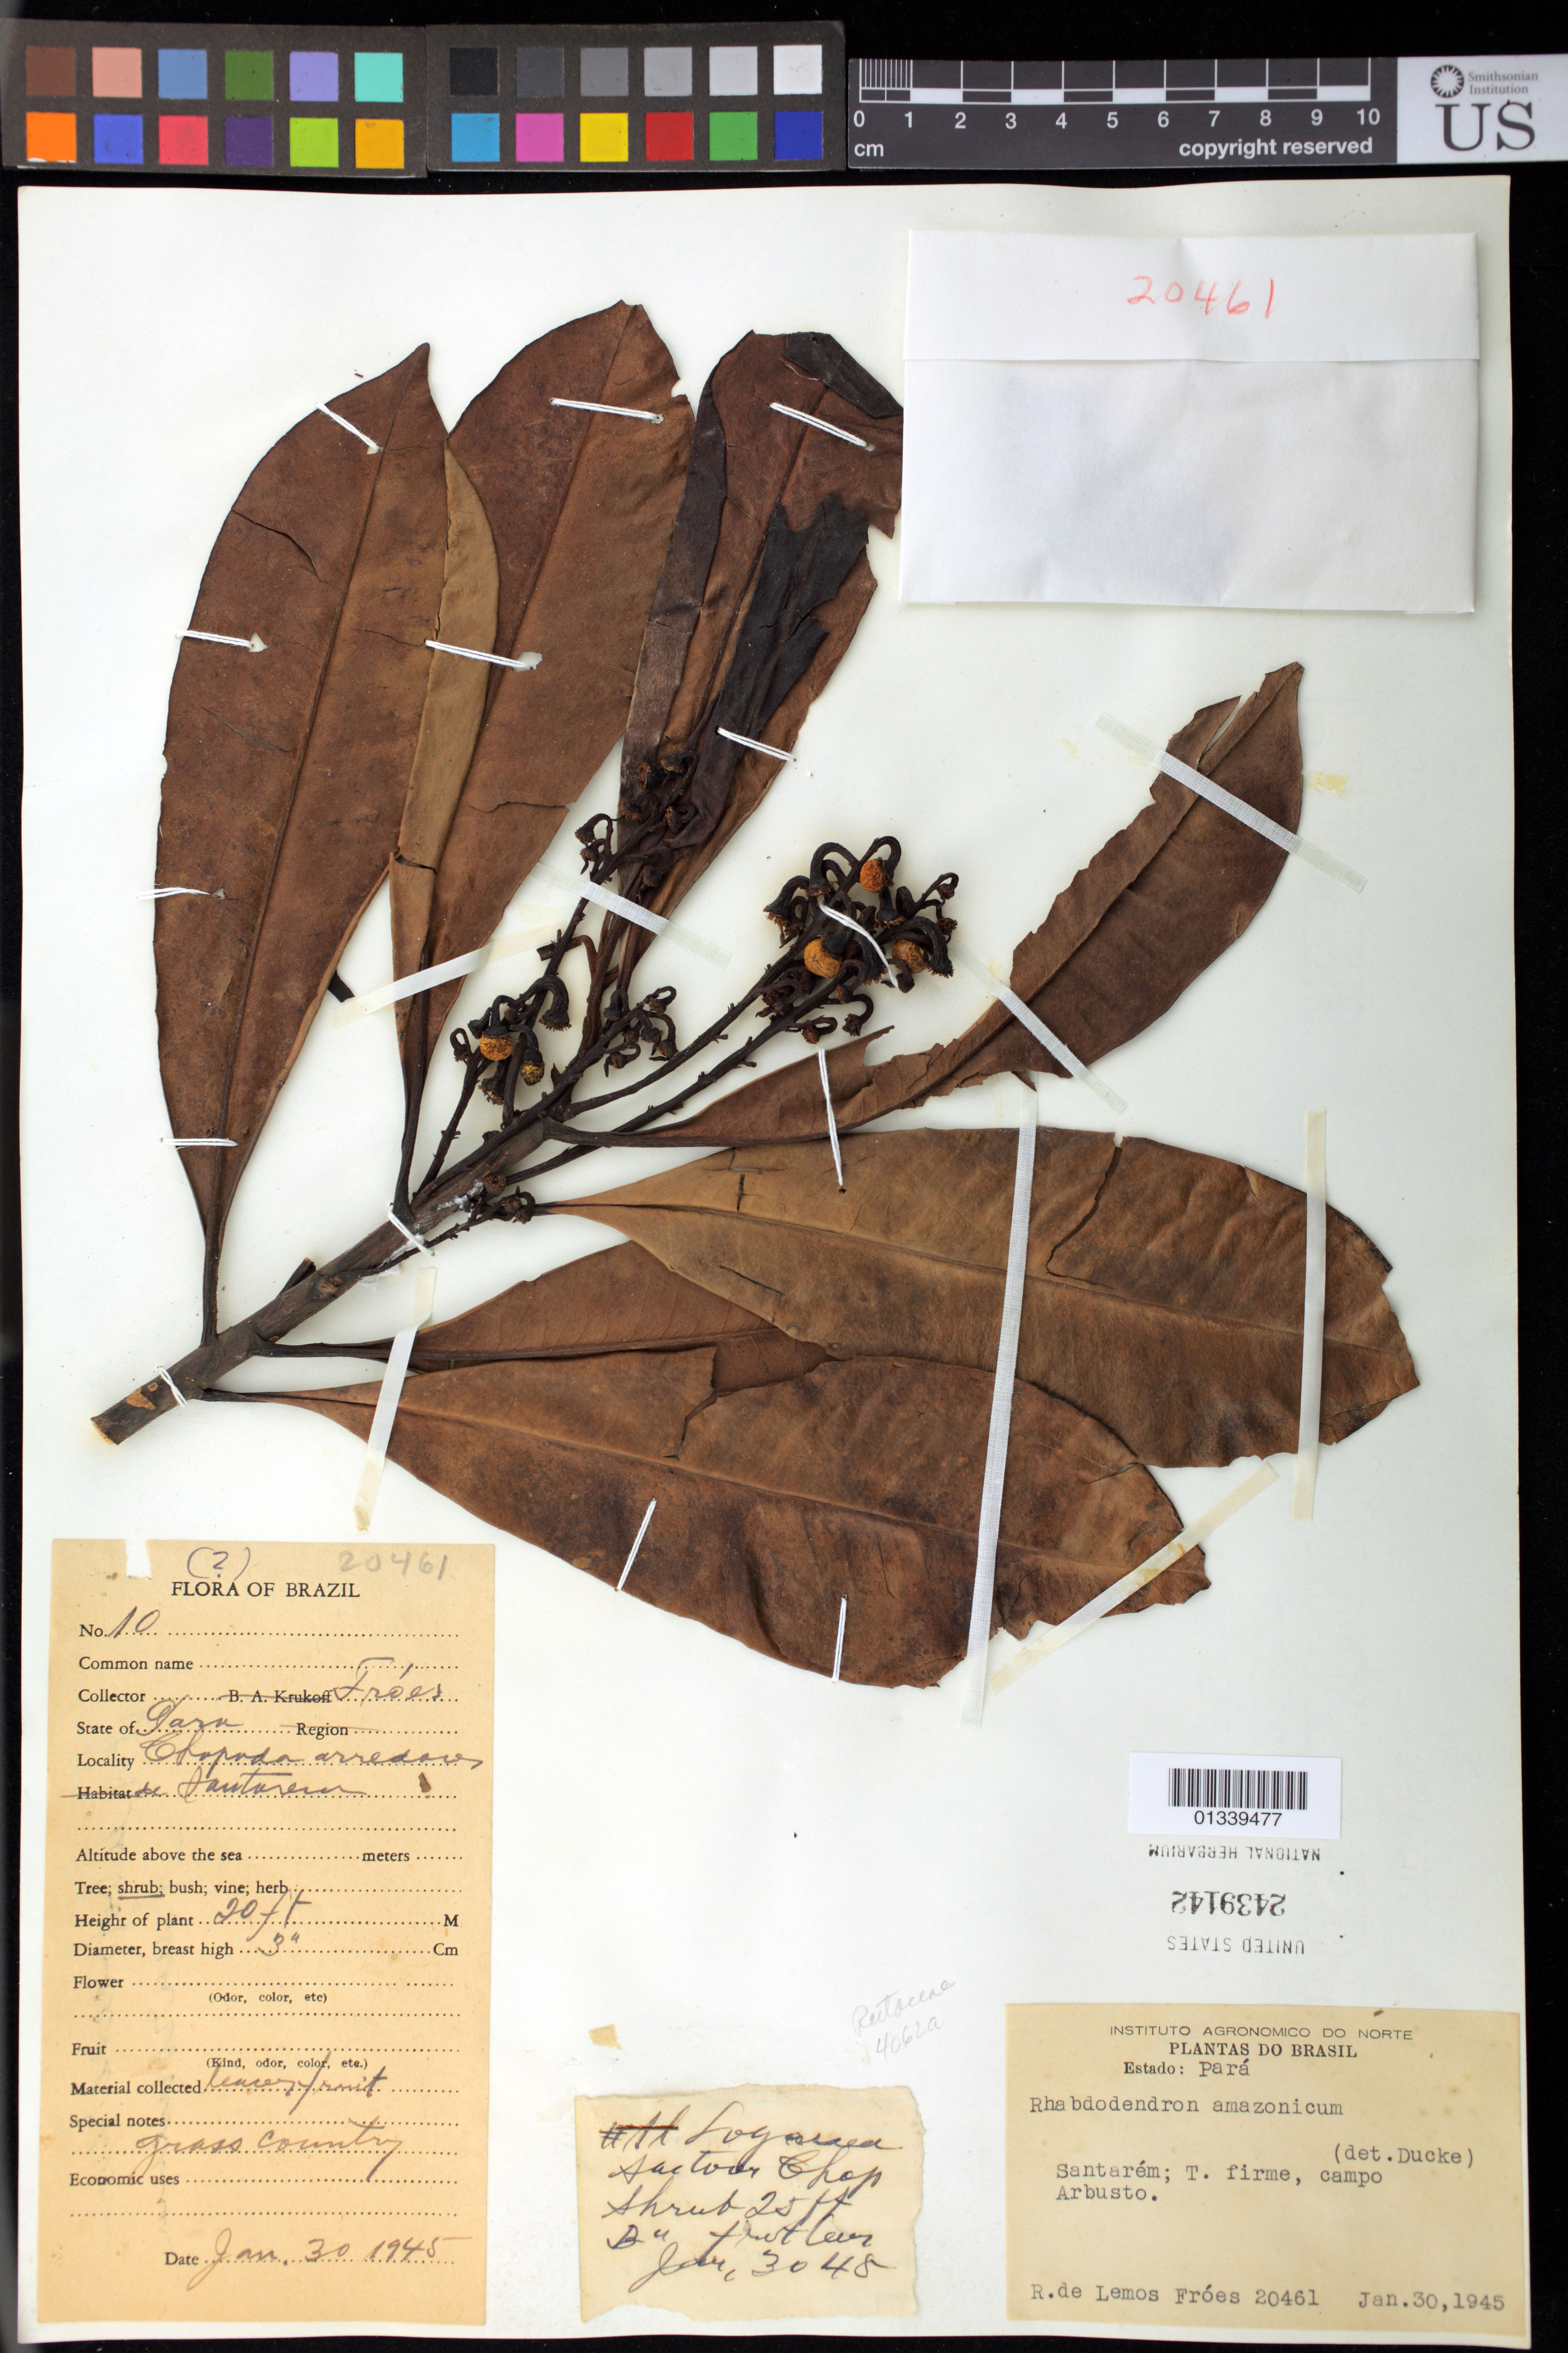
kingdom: Plantae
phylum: Tracheophyta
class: Magnoliopsida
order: Caryophyllales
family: Rhabdodendraceae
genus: Rhabdodendron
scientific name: Rhabdodendron amazonicum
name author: (Spruce ex Benth.) Huber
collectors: R. L. Fróes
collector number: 20461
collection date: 1945-01-30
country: Brazil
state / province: Pará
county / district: Santarém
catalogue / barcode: US 2439142